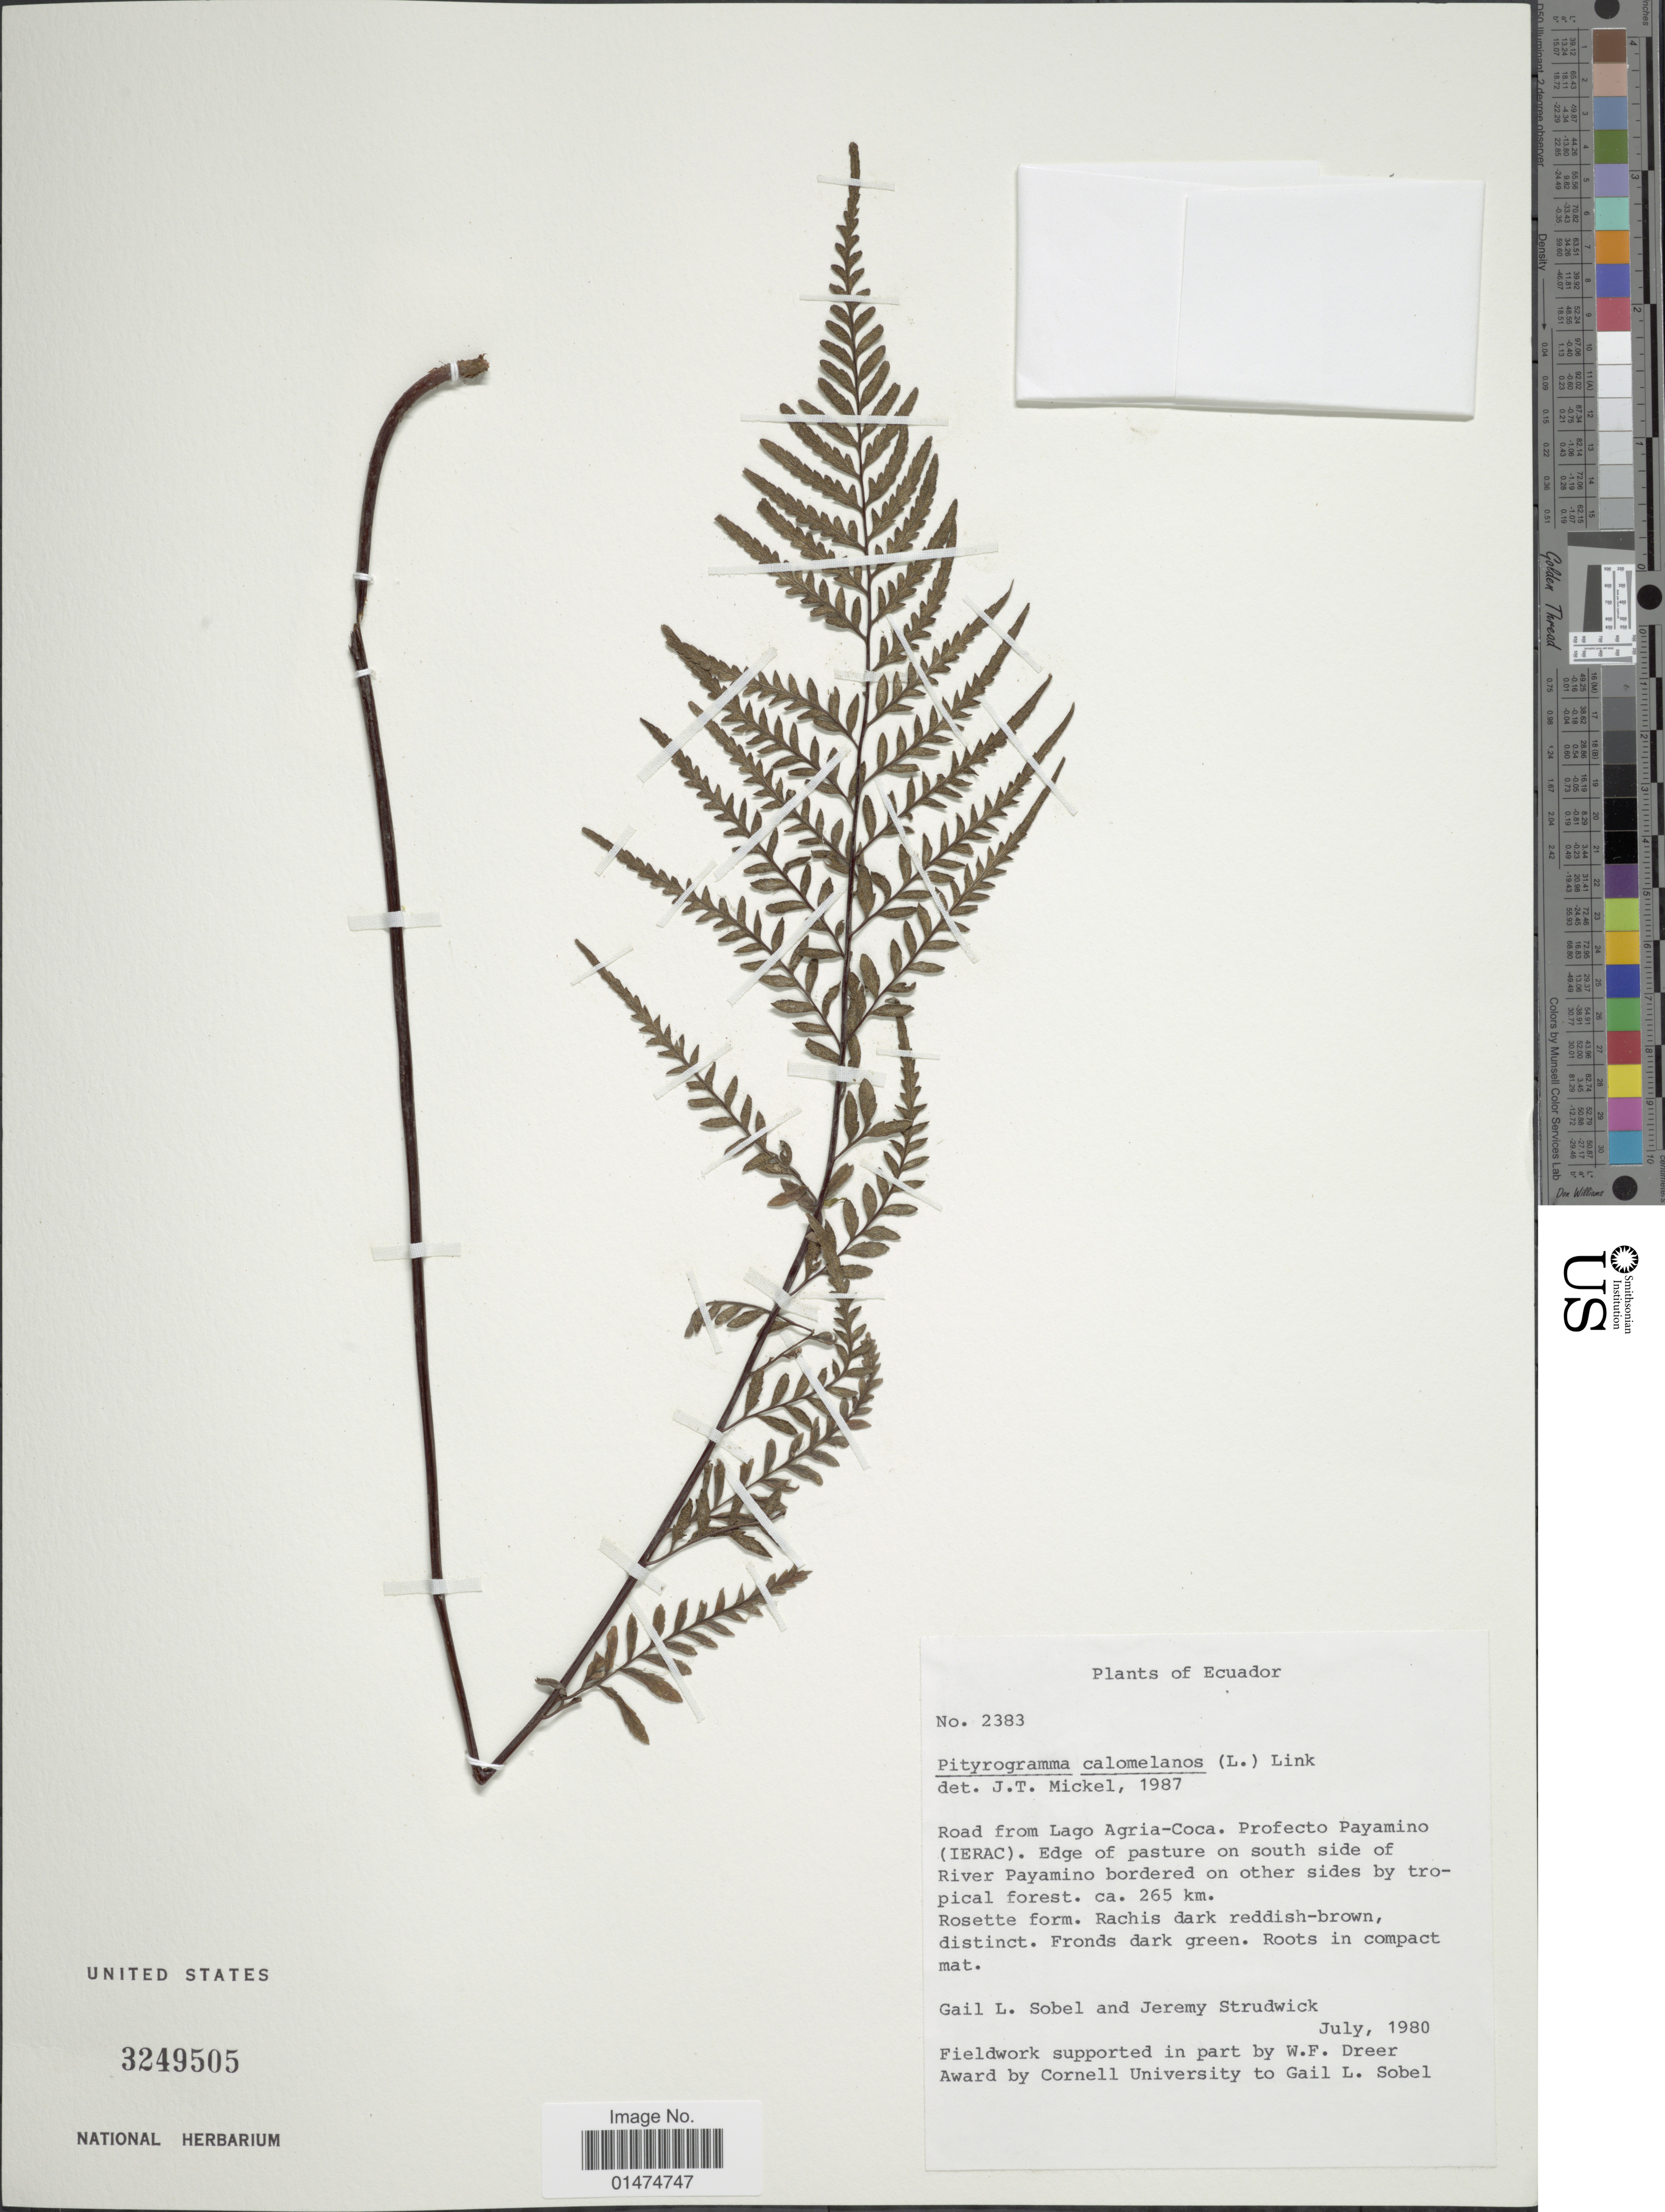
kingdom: Plantae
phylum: Tracheophyta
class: Polypodiopsida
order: Polypodiales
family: Pteridaceae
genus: Pityrogramma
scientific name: Pityrogramma calomelanos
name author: (L.) Link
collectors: G. L. Sobel & J. J. Strudwick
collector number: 2383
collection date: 1980-07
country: Ecuador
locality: Road from Lago Agria-Coca. Profecto Payamino (IERAC). Edge of pasture on south side of River Payamino bordered on other sides by tropical forest. ca. 265 km.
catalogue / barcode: US 3249505